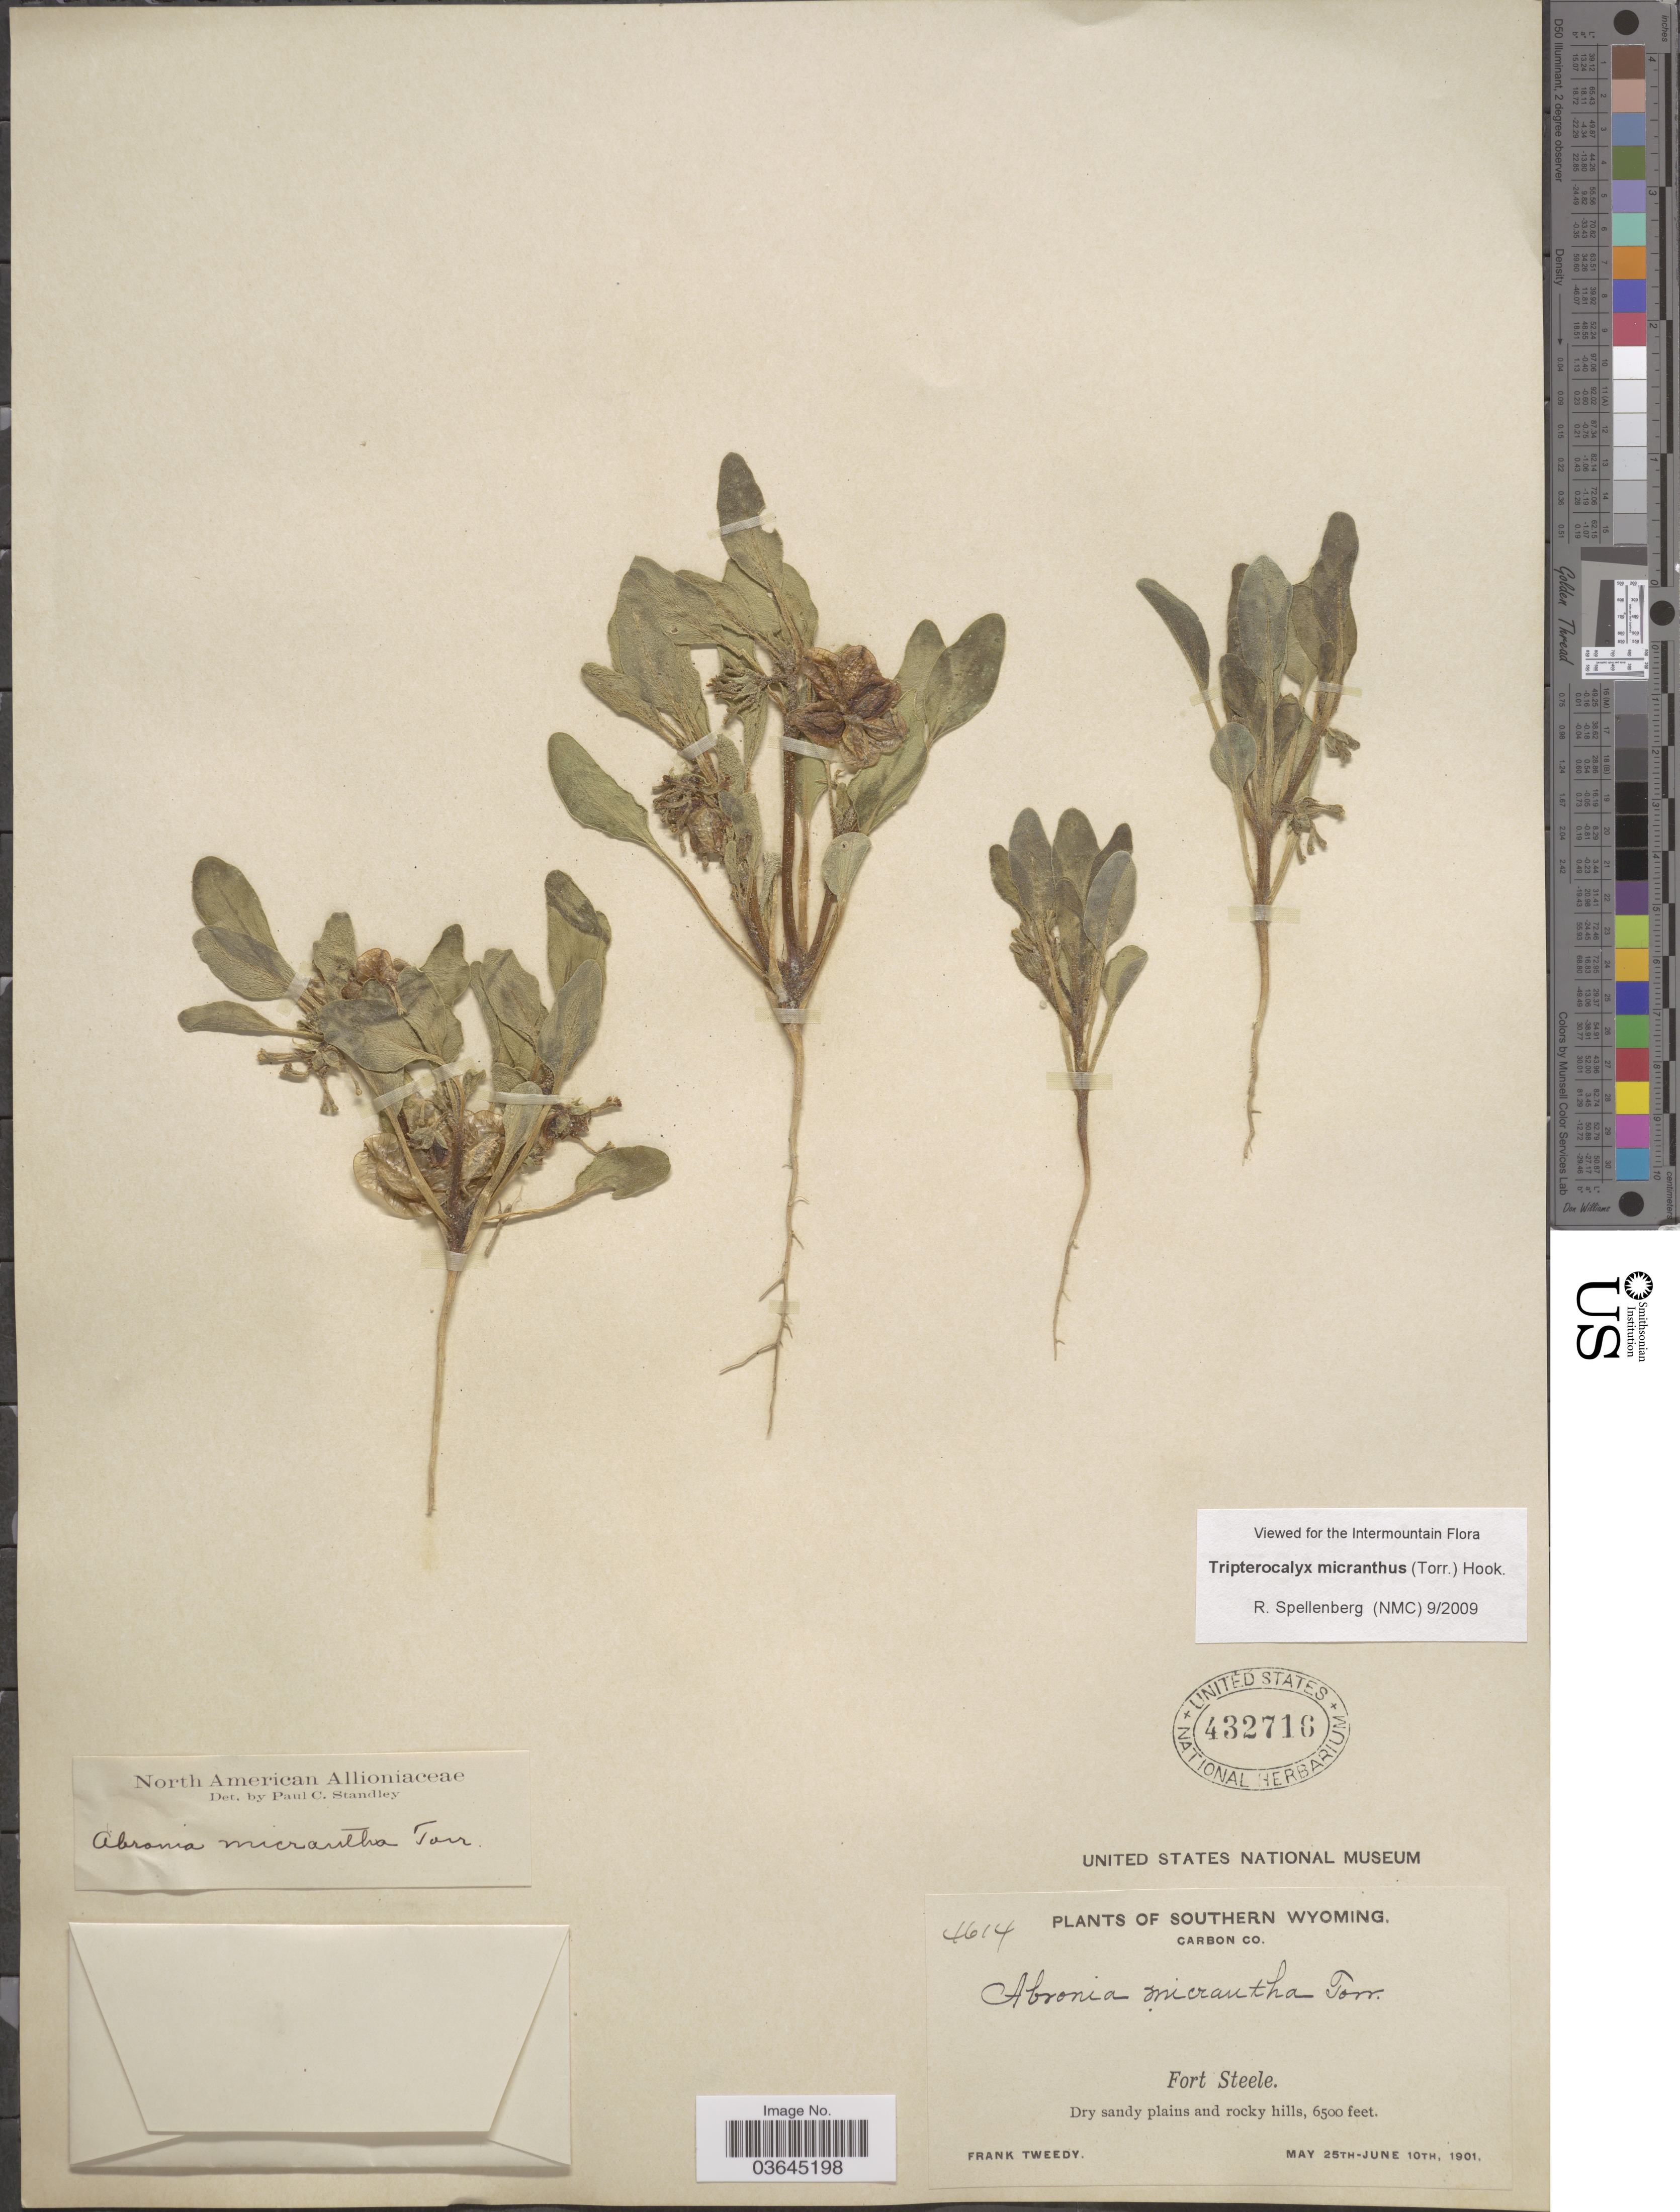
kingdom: Plantae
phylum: Tracheophyta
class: Magnoliopsida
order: Caryophyllales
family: Nyctaginaceae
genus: Tripterocalyx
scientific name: Tripterocalyx micranthus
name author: (Torr.) Hook.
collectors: F. Tweedy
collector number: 4614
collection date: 1901-05-25/1901-06-10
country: United States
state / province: Wyoming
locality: Southern Wyoming. Carbon Co. Fort Steele.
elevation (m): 1981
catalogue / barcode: US 432716